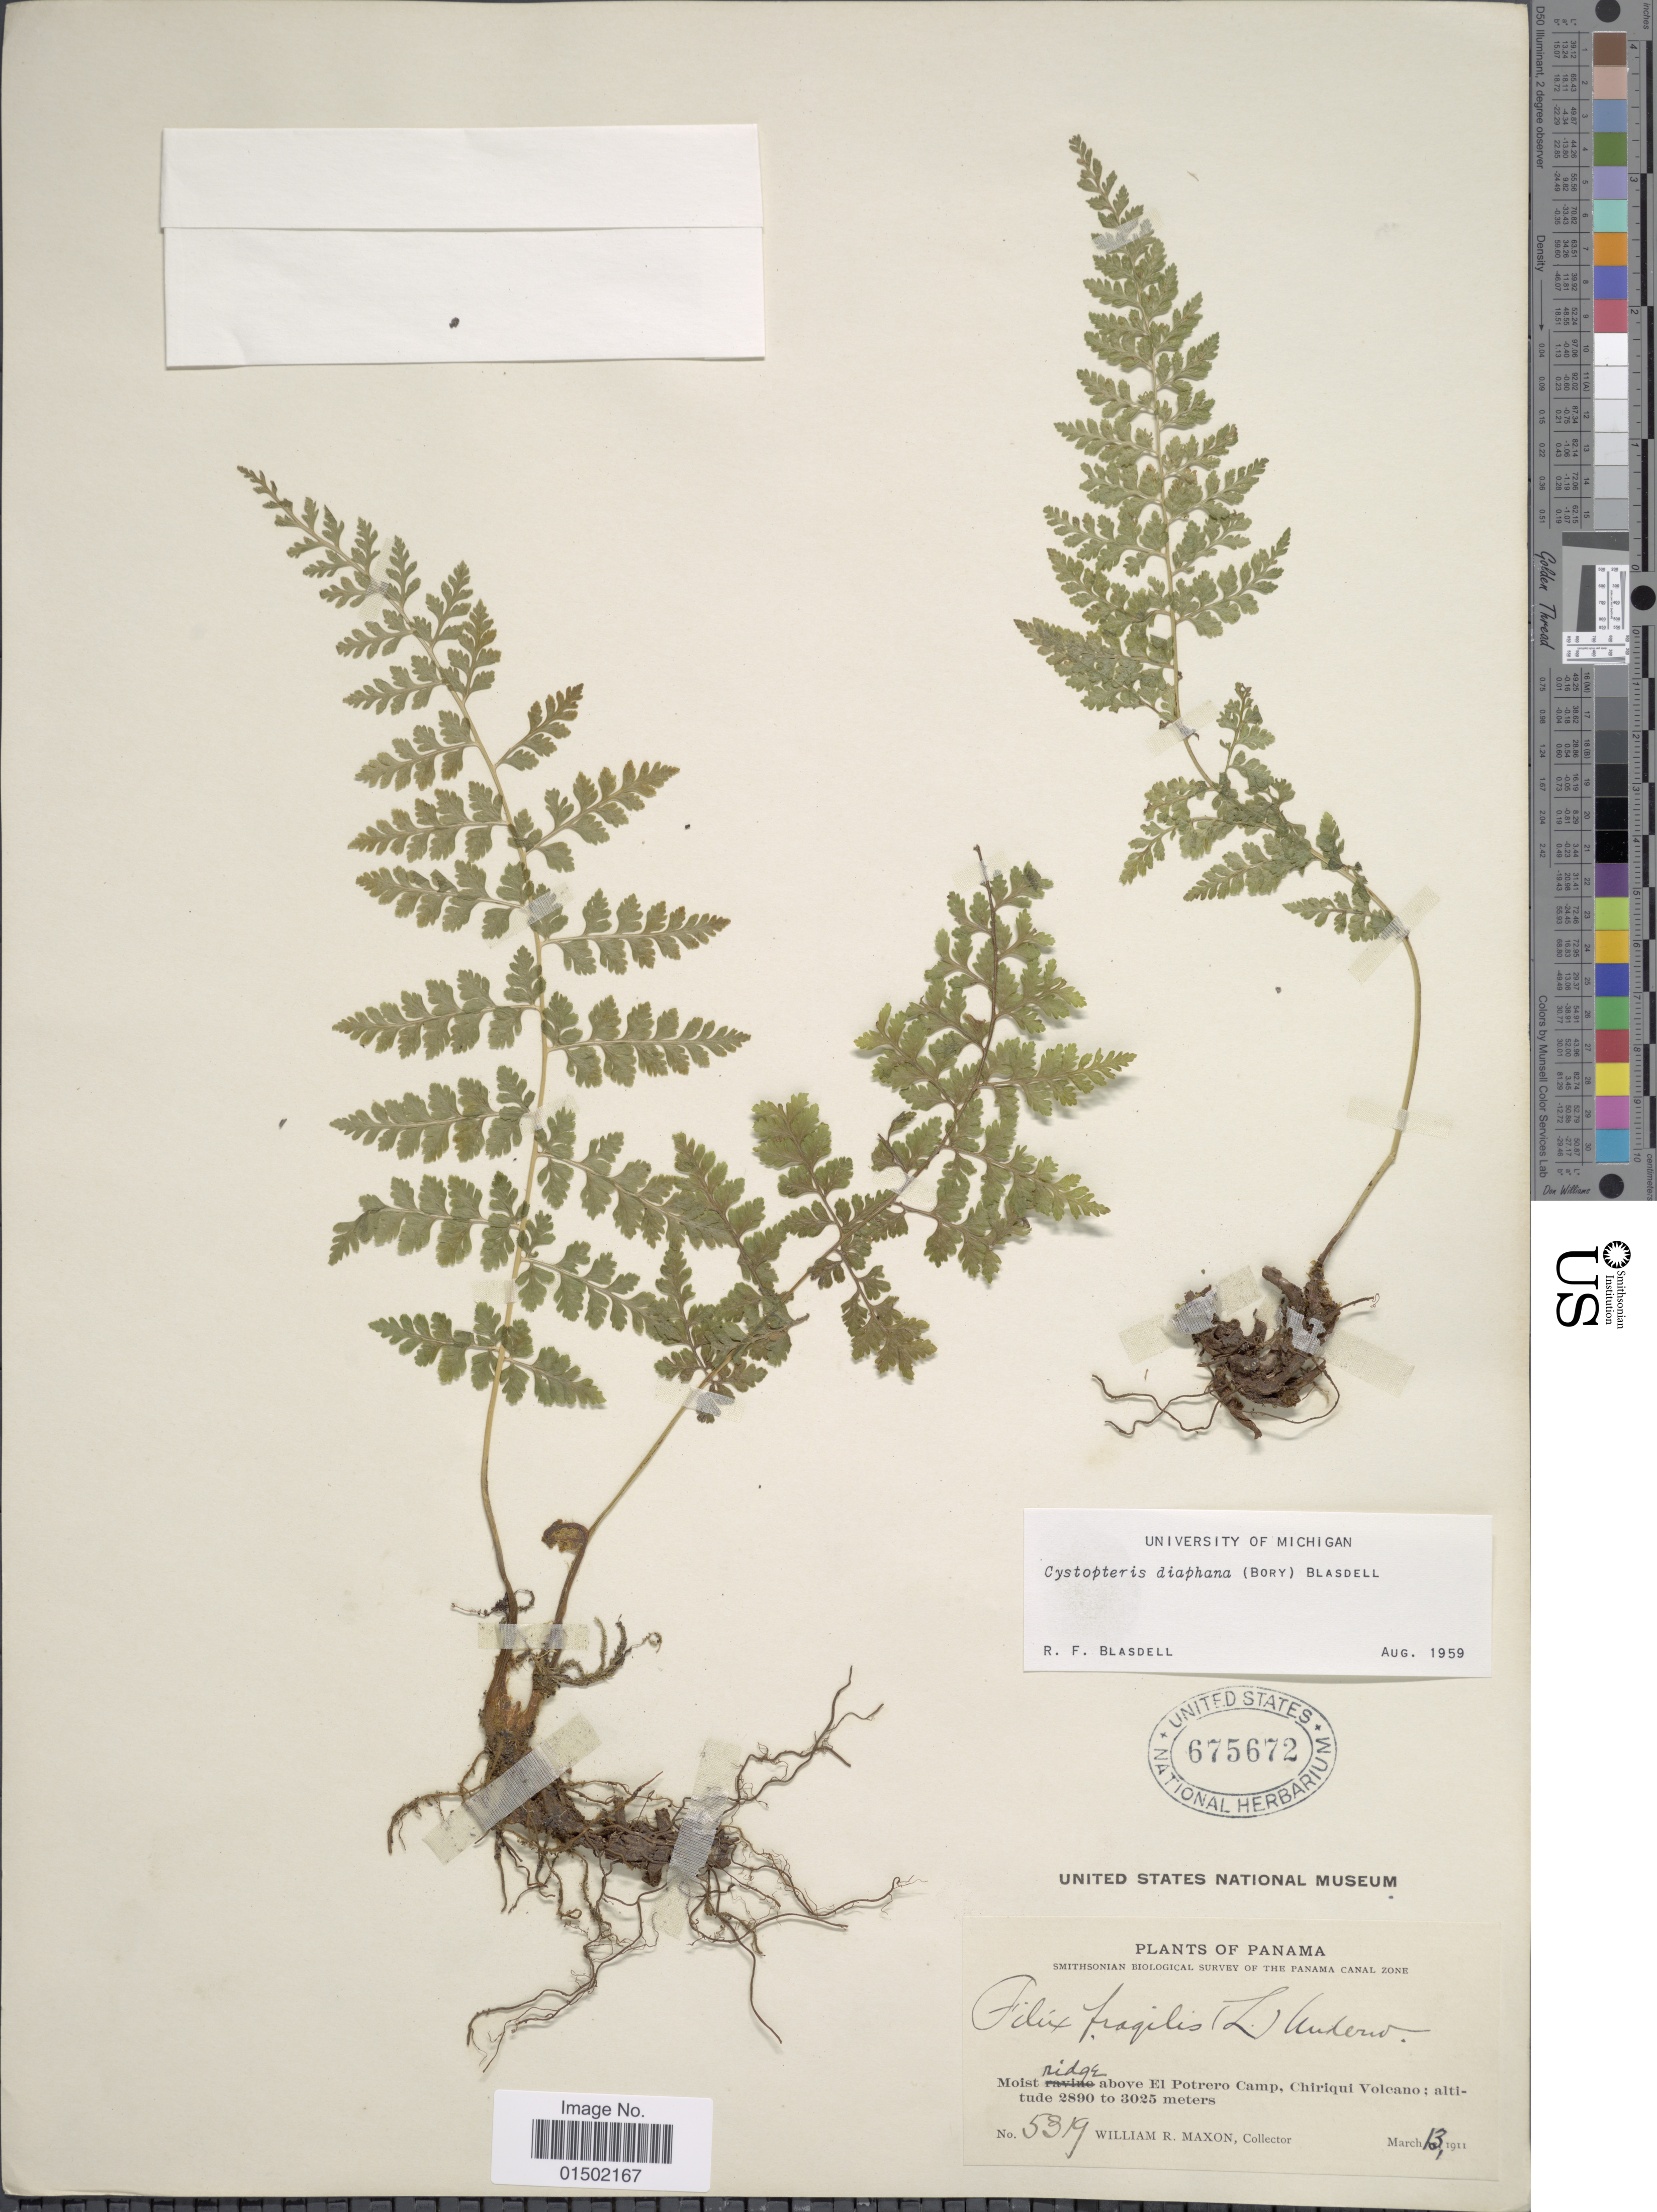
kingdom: Plantae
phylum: Tracheophyta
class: Polypodiopsida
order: Polypodiales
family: Cystopteridaceae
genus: Cystopteris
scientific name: Cystopteris diaphana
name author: (Bory) Blasdell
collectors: W. R. Maxon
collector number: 5319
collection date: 1911-03-13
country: Panama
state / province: Chiriqui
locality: Panama Canal Zone. Moist ridge above El Potrero Camp, Chiriqui Volcano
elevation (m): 2890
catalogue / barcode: US 675672